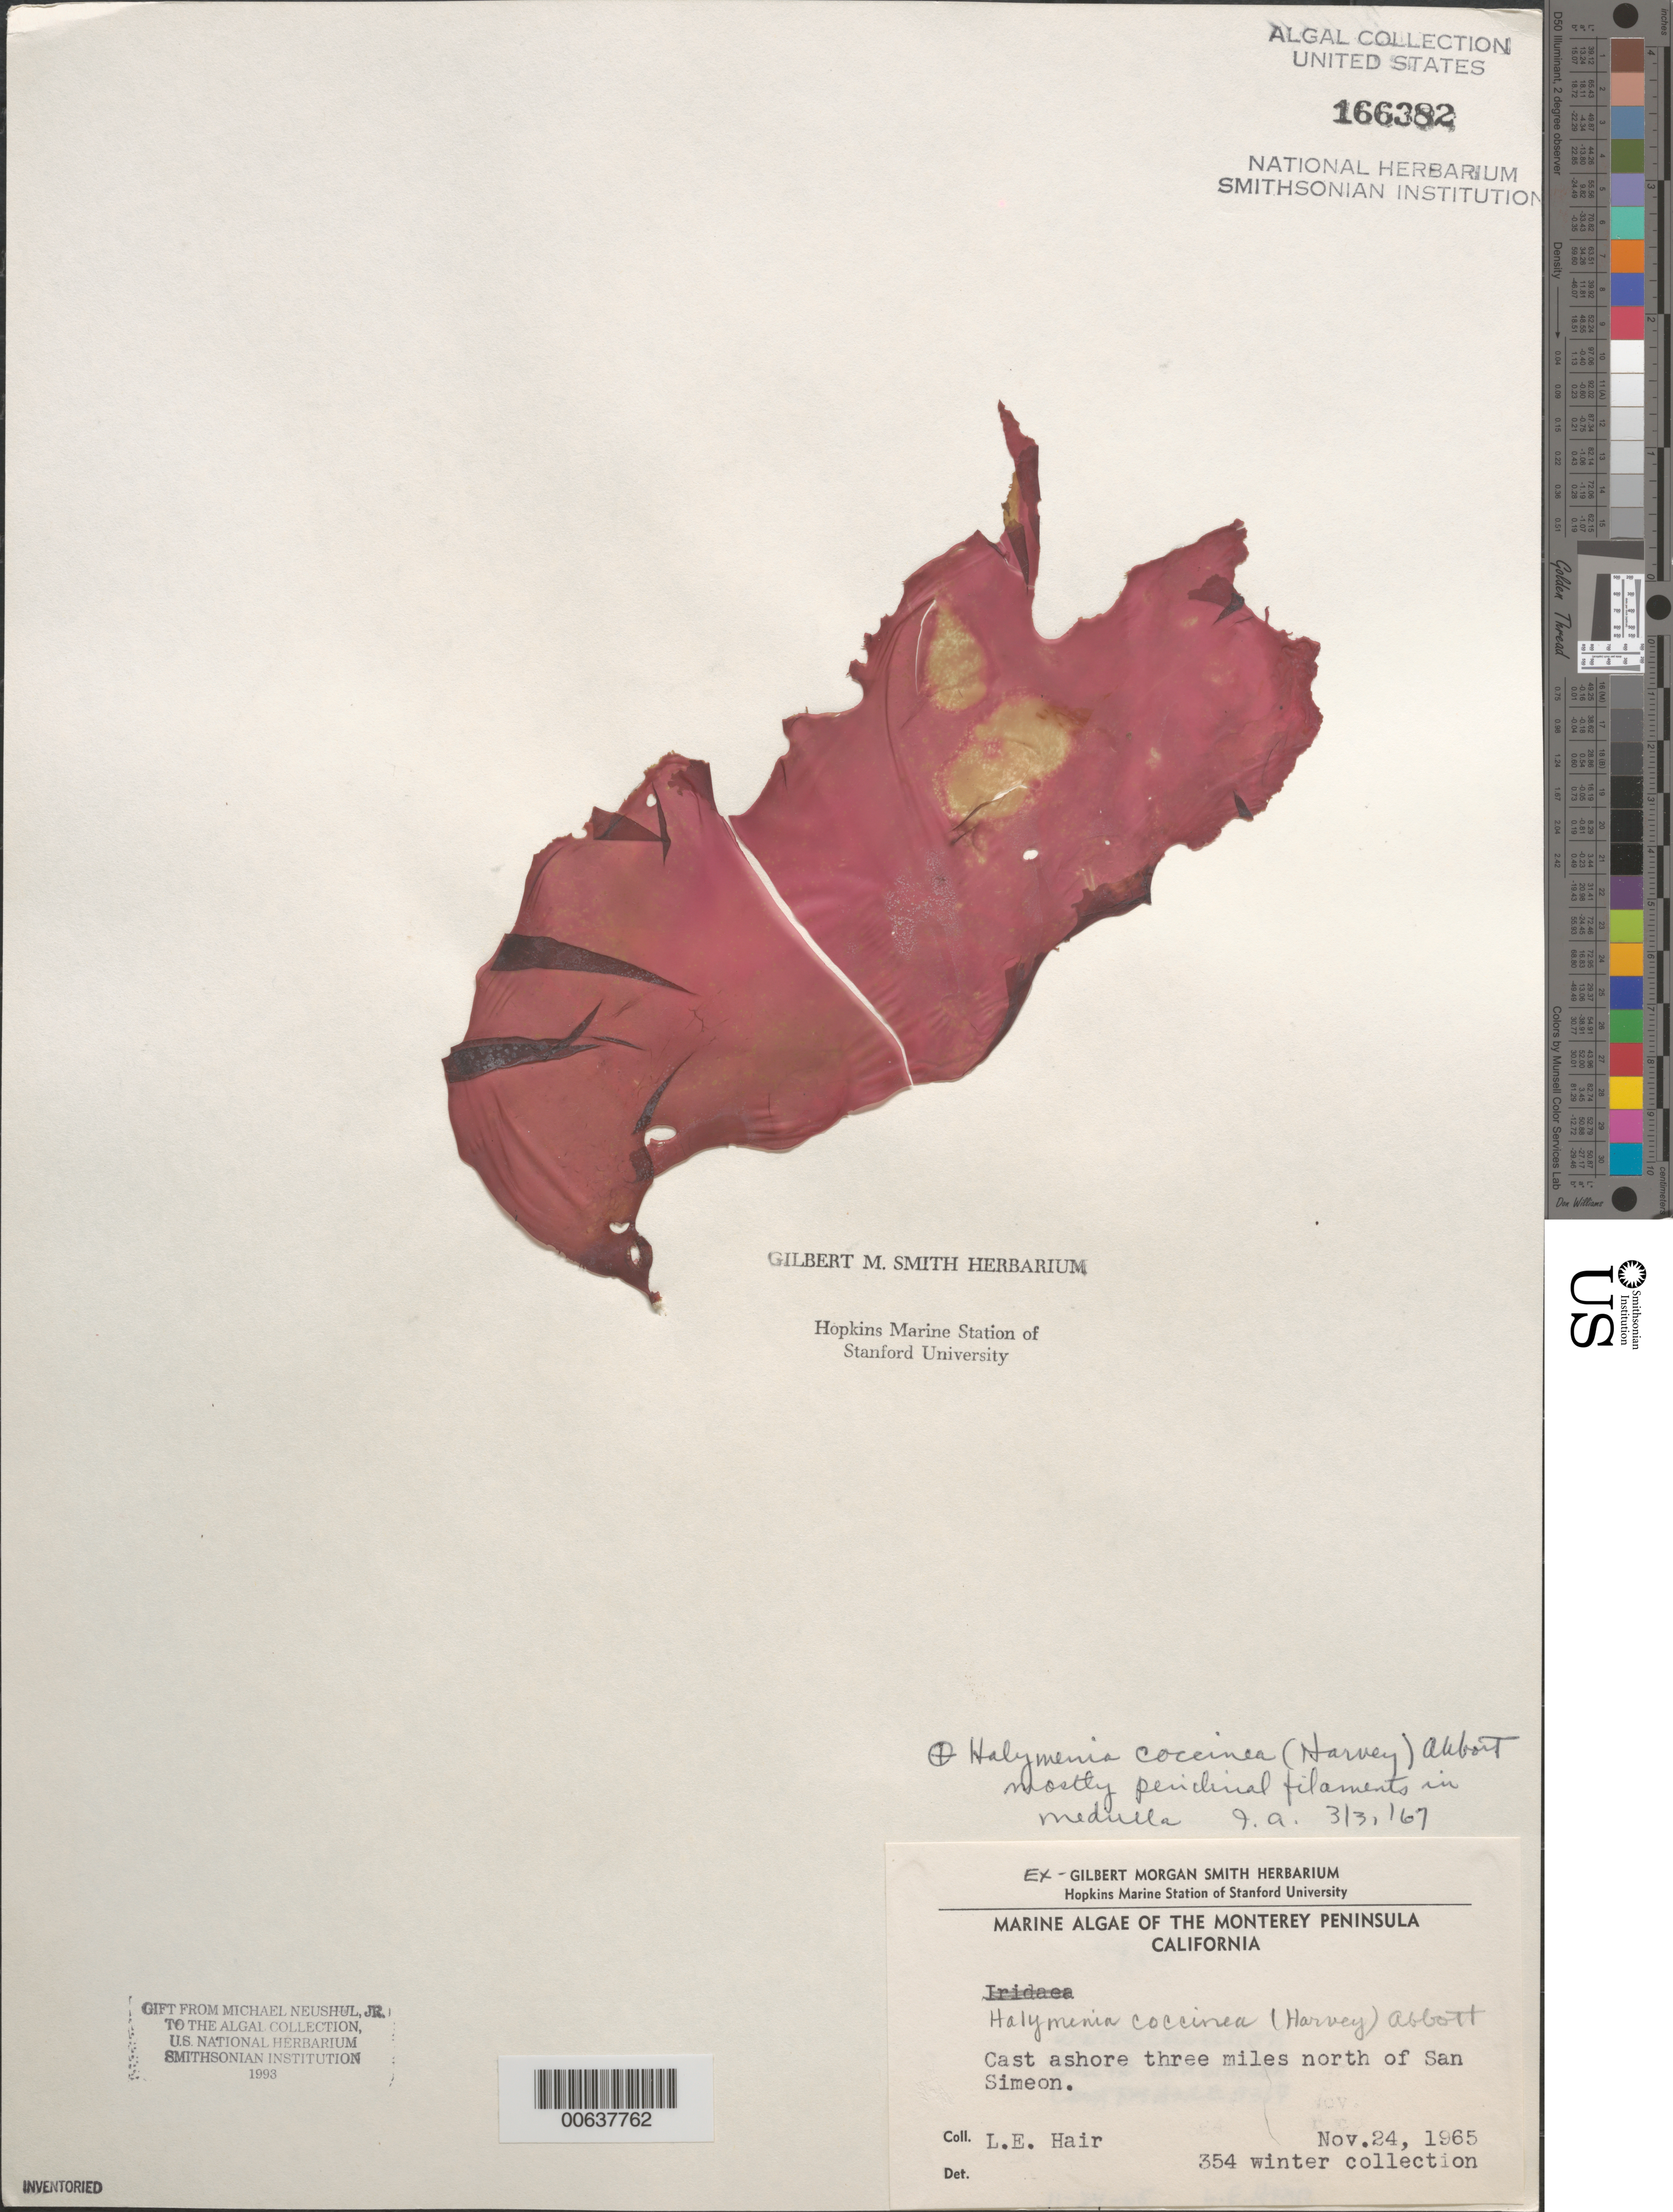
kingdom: Plantae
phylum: Rhodophyta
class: Florideophyceae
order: Gigartinales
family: Dumontiaceae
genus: Weeksia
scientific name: Weeksia coccinea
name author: (Harv.) S.C. Lindstrom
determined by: Algae name updating Project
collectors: L. Hair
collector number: LEH 354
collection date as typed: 24 Nov 1965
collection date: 1965-11-24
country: United States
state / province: California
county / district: San Luis Obispo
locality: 3 miles north of San Simeon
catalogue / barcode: US 166382